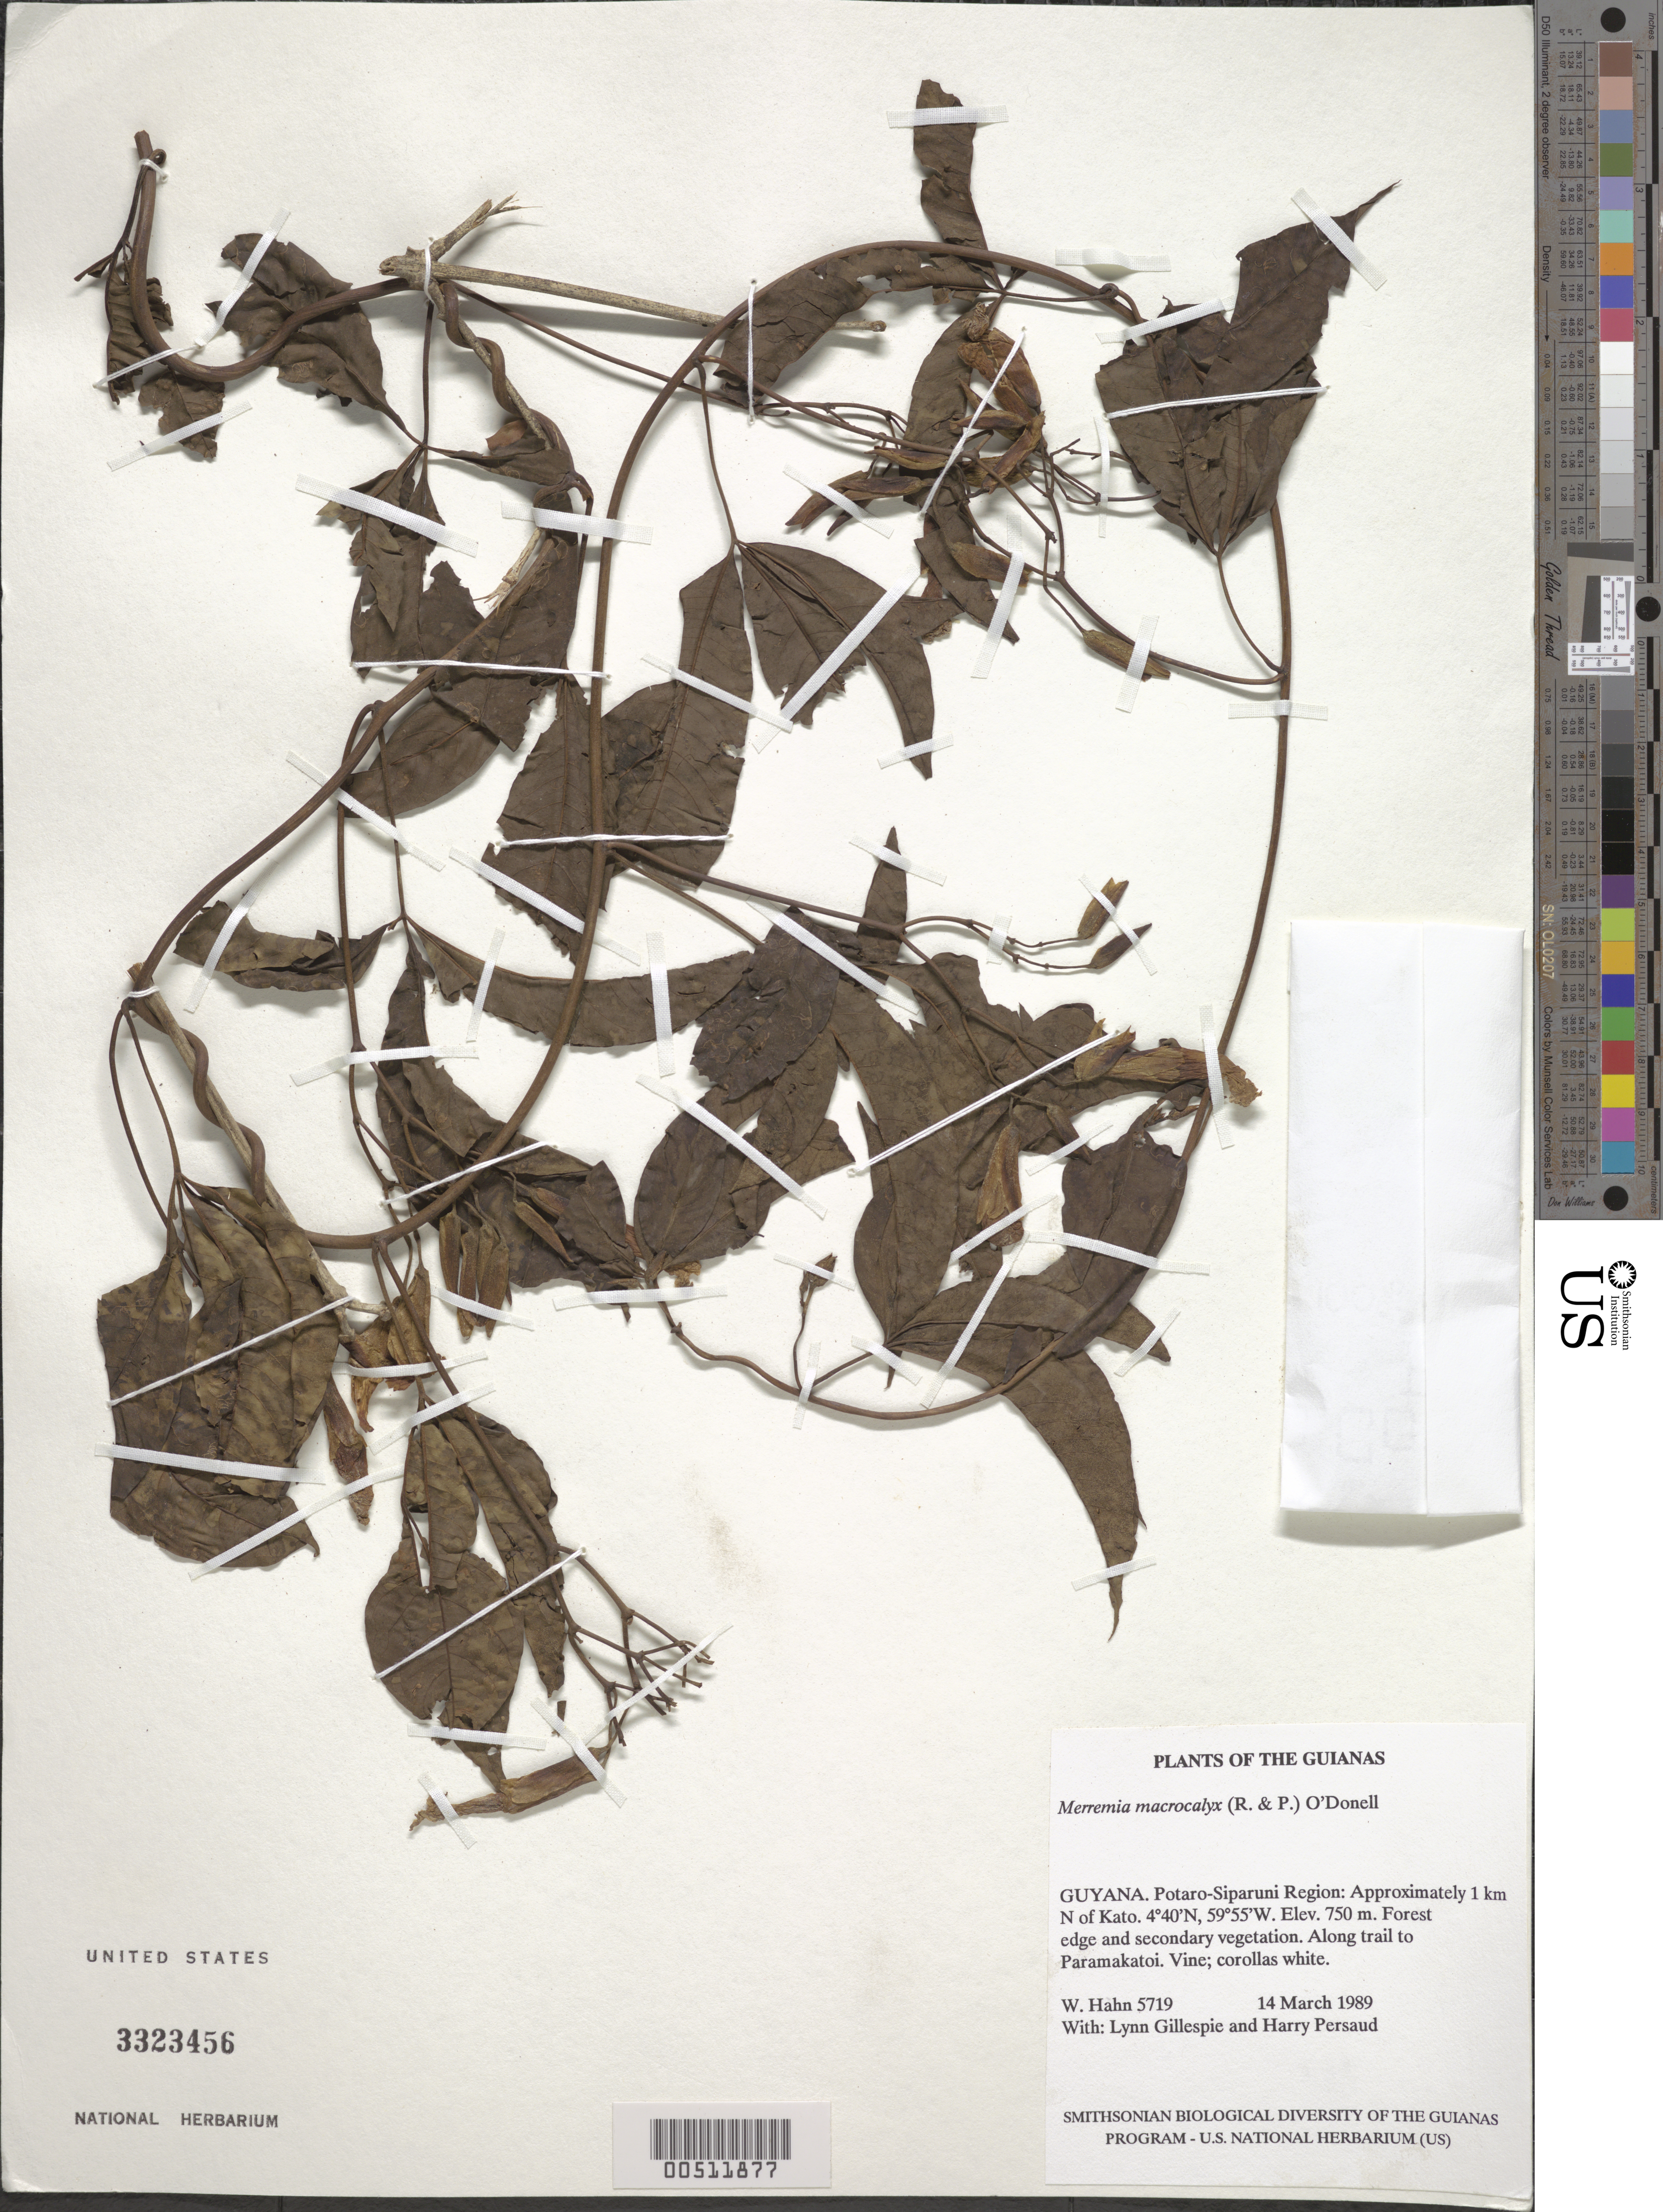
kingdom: Plantae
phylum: Tracheophyta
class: Magnoliopsida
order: Solanales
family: Convolvulaceae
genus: Distimake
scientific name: Distimake macrocalyx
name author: (Ruiz & Pav.) A. R. Simões & Staples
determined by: Strong, Mark T., (BOT), Smithsonian Institution - National Museum of Natural History (UNITED STATES)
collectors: W. Hahn, L. J. Gillespie & H. Persaud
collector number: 5719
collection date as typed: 14 March 1989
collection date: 1989-03-14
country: Guyana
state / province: Potaro-Siparuni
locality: Approximately 1 km N of Kato, along trail to Paramakatoi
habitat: Forest edge and secondary vegetation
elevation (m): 750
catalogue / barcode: US 3323456